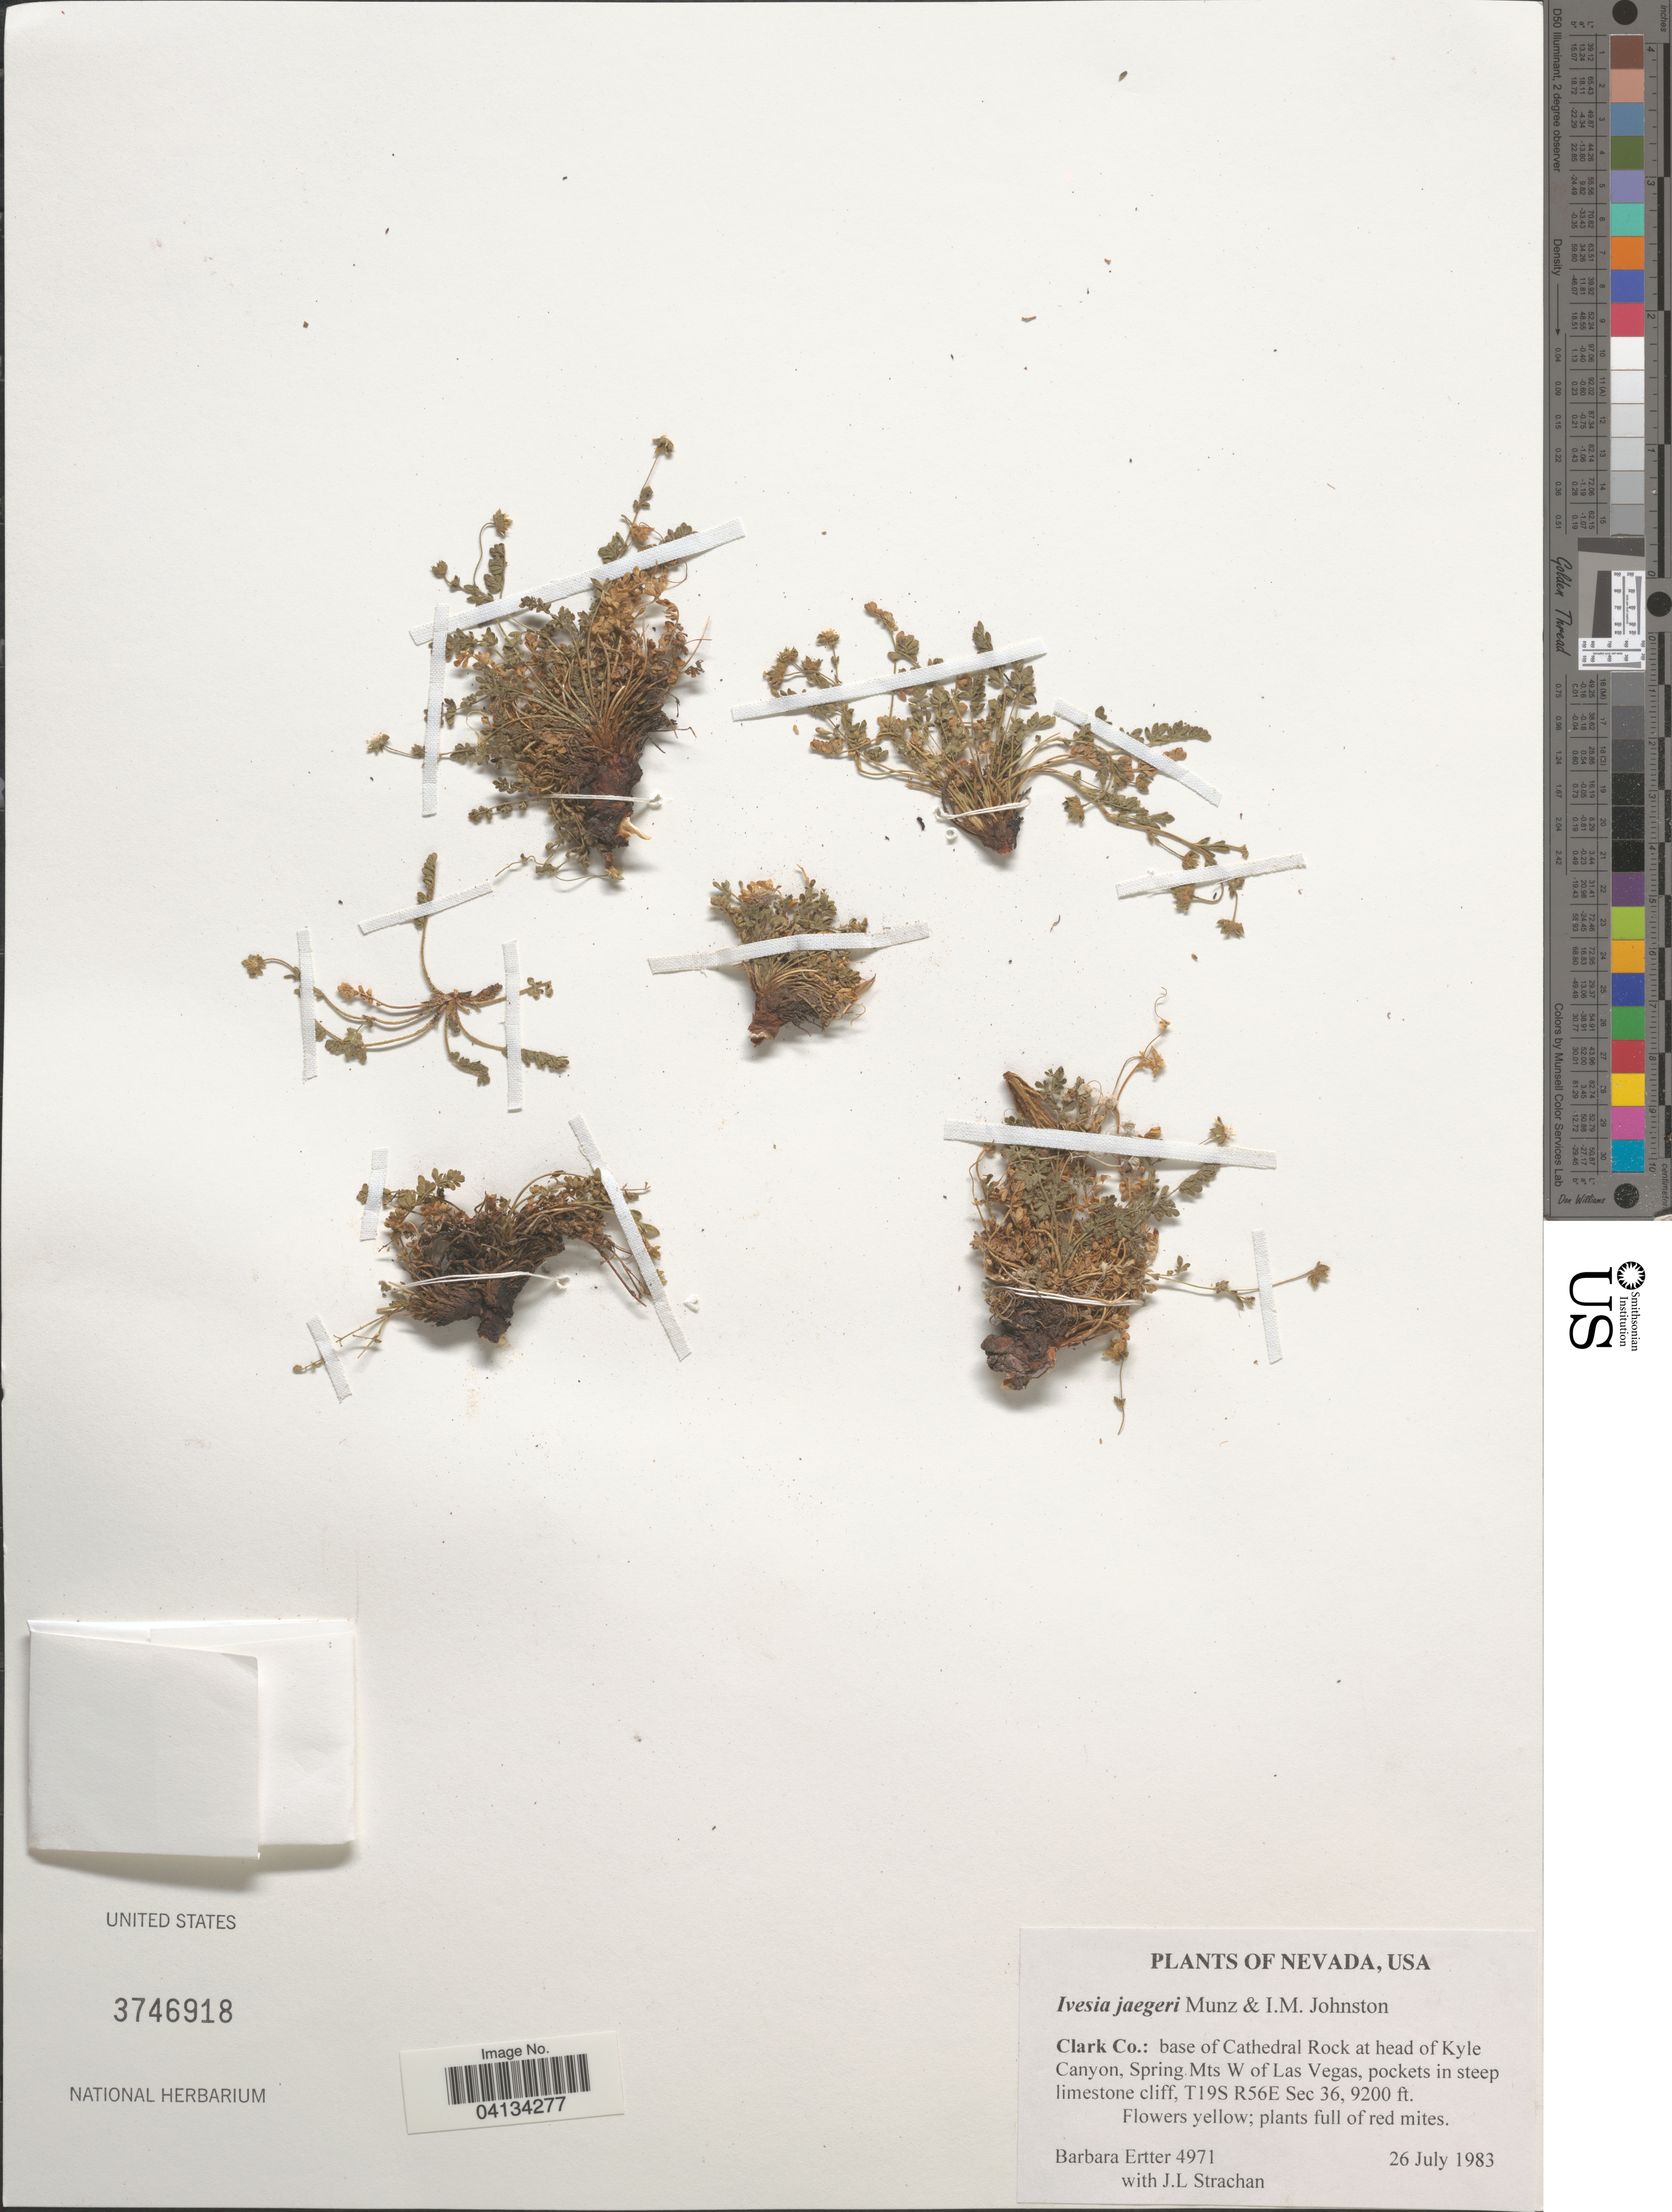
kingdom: Plantae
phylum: Tracheophyta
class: Magnoliopsida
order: Rosales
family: Rosaceae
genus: Potentilla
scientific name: Potentilla jaegeri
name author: (Munz & I.M. Johnst.) L.C. Wheeler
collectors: B. Ertter & J. Strachan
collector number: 4971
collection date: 1983-07-26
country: United States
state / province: Nevada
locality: Clark Co.: base of Cathedral Rock at head of Kyle Canyon, Spring Mts W of Las Vegas, pockets limestone cliffs, T19S R56E Sec 36.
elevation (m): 2804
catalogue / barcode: US 3746918